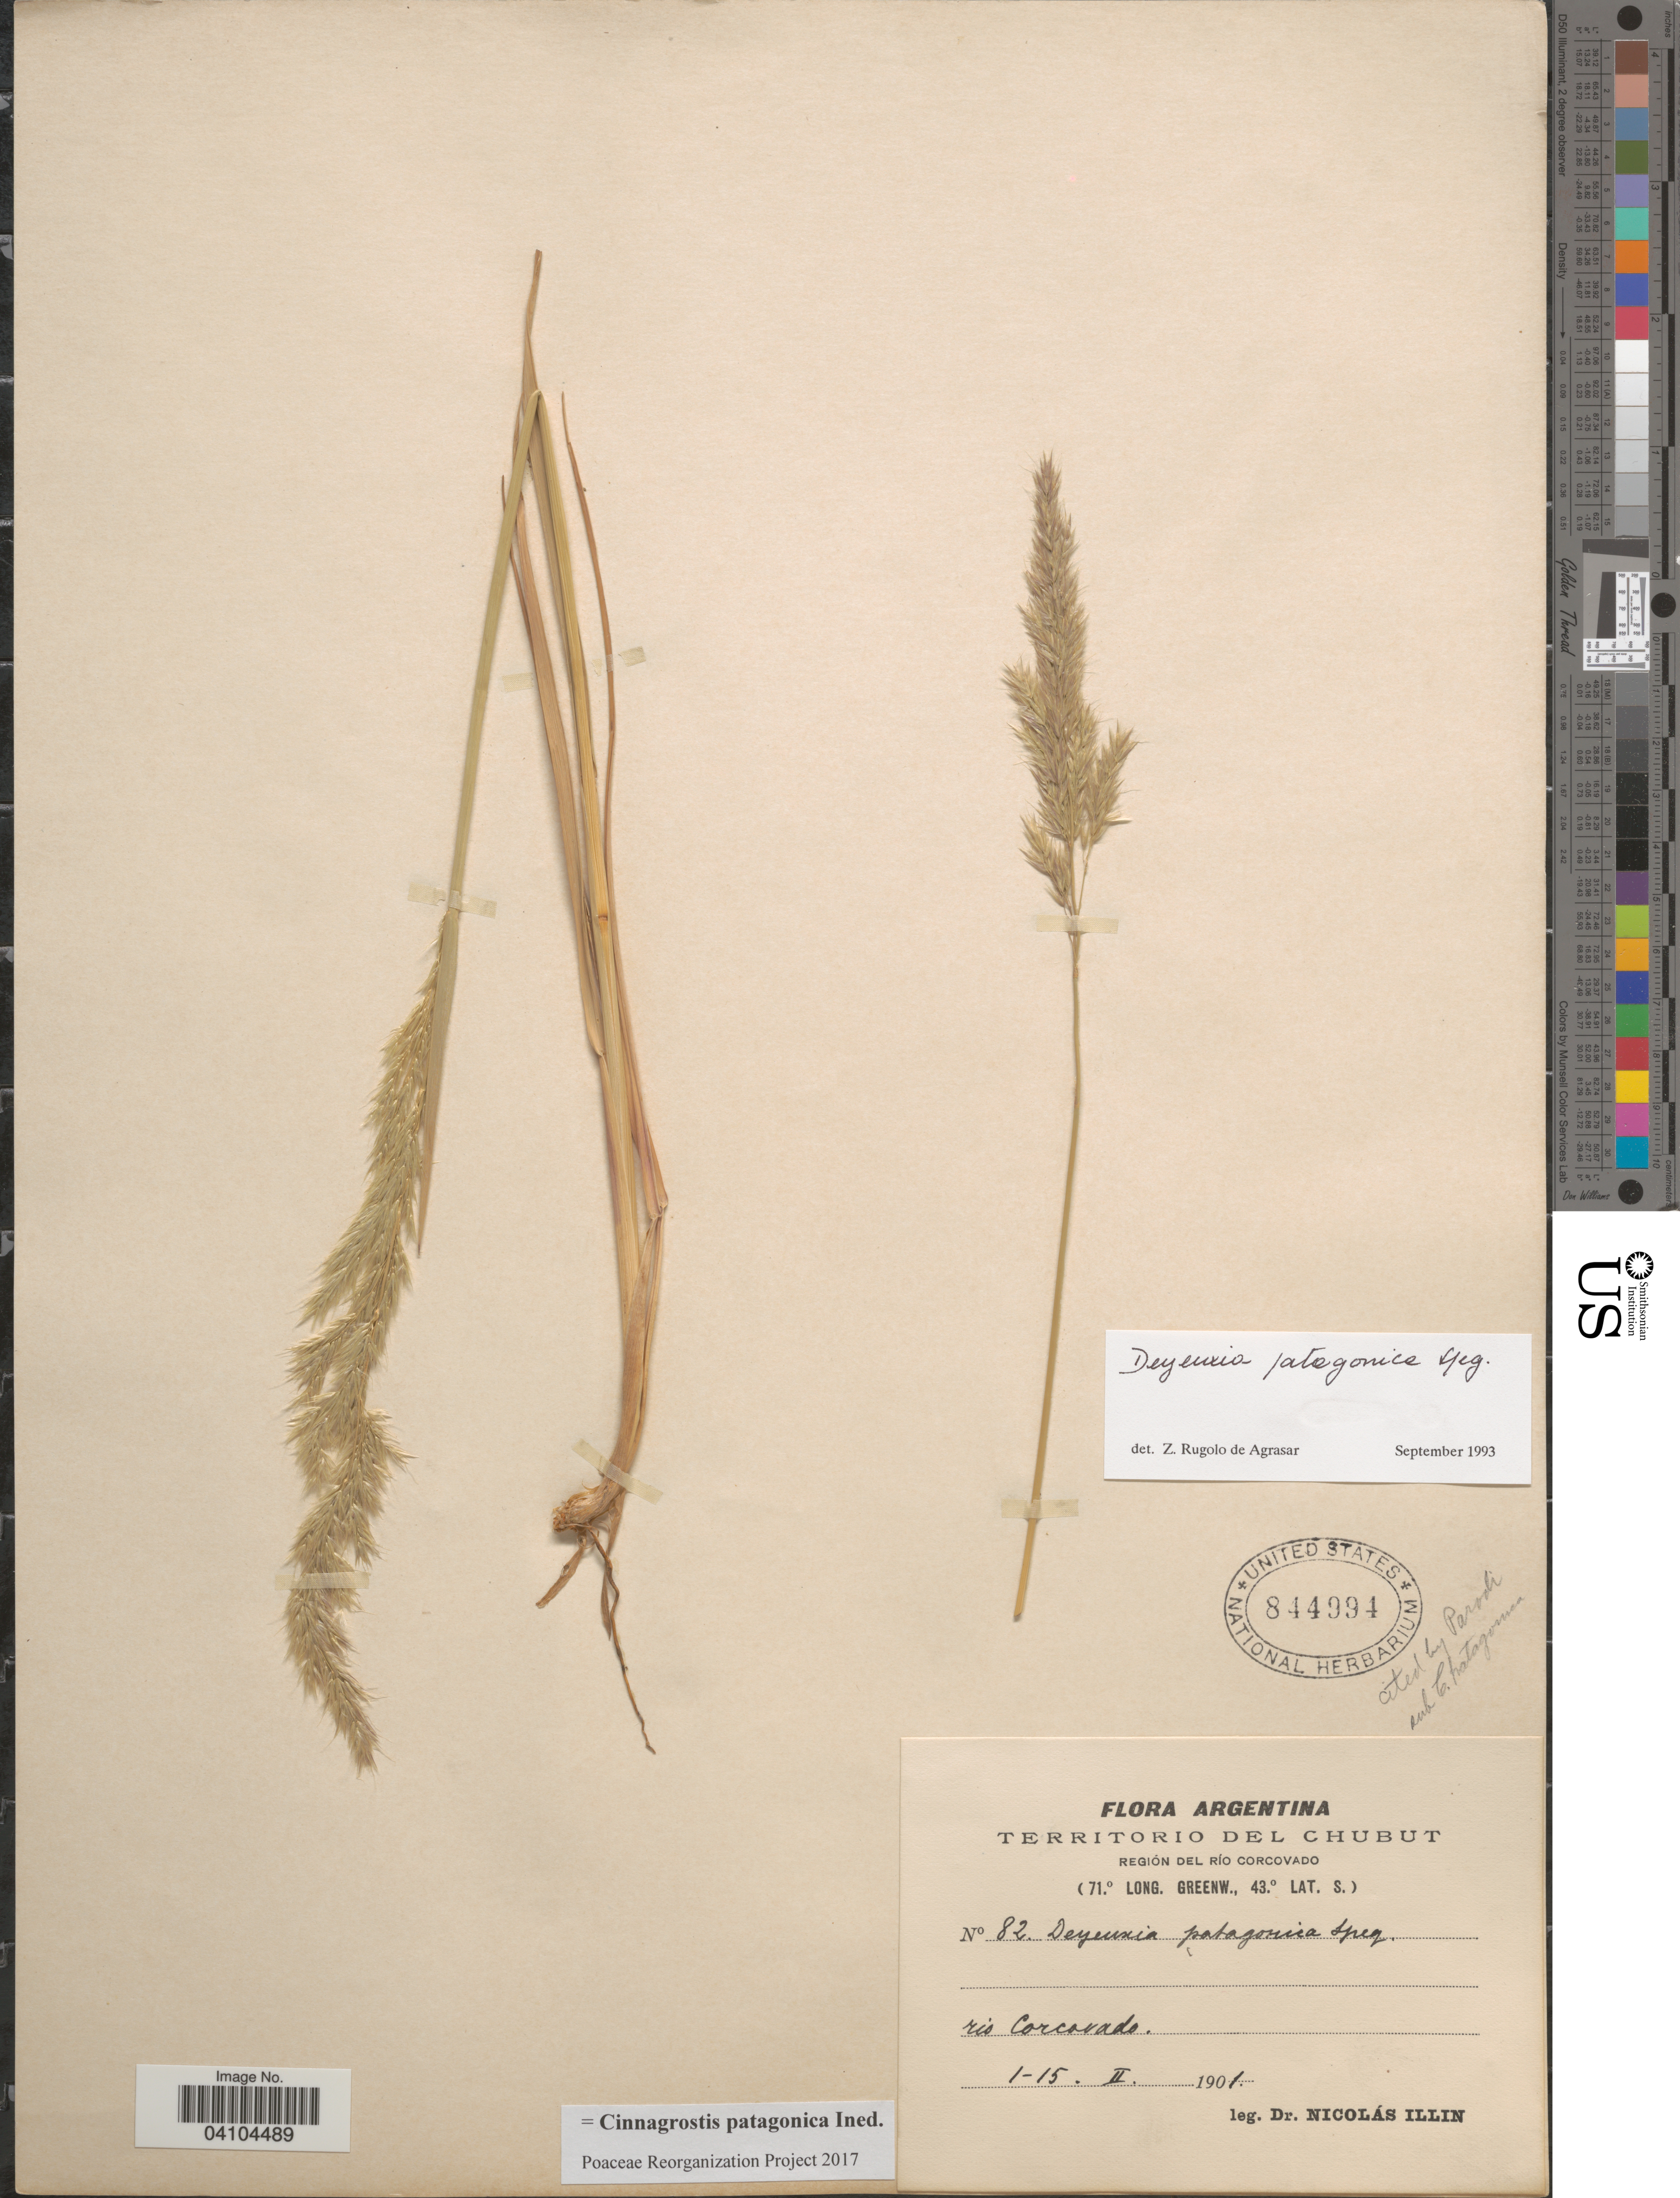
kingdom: Plantae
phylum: Tracheophyta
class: Liliopsida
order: Poales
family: Poaceae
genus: Cinnagrostis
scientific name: Cinnagrostis patagonica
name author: (Speg.) P.M. Peterson et al.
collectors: N. Illin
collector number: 82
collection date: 1901-02-01/1901-02-15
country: Argentina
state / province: Chubut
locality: Región del río Corcovado. Rio Corcovado.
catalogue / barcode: US 844994